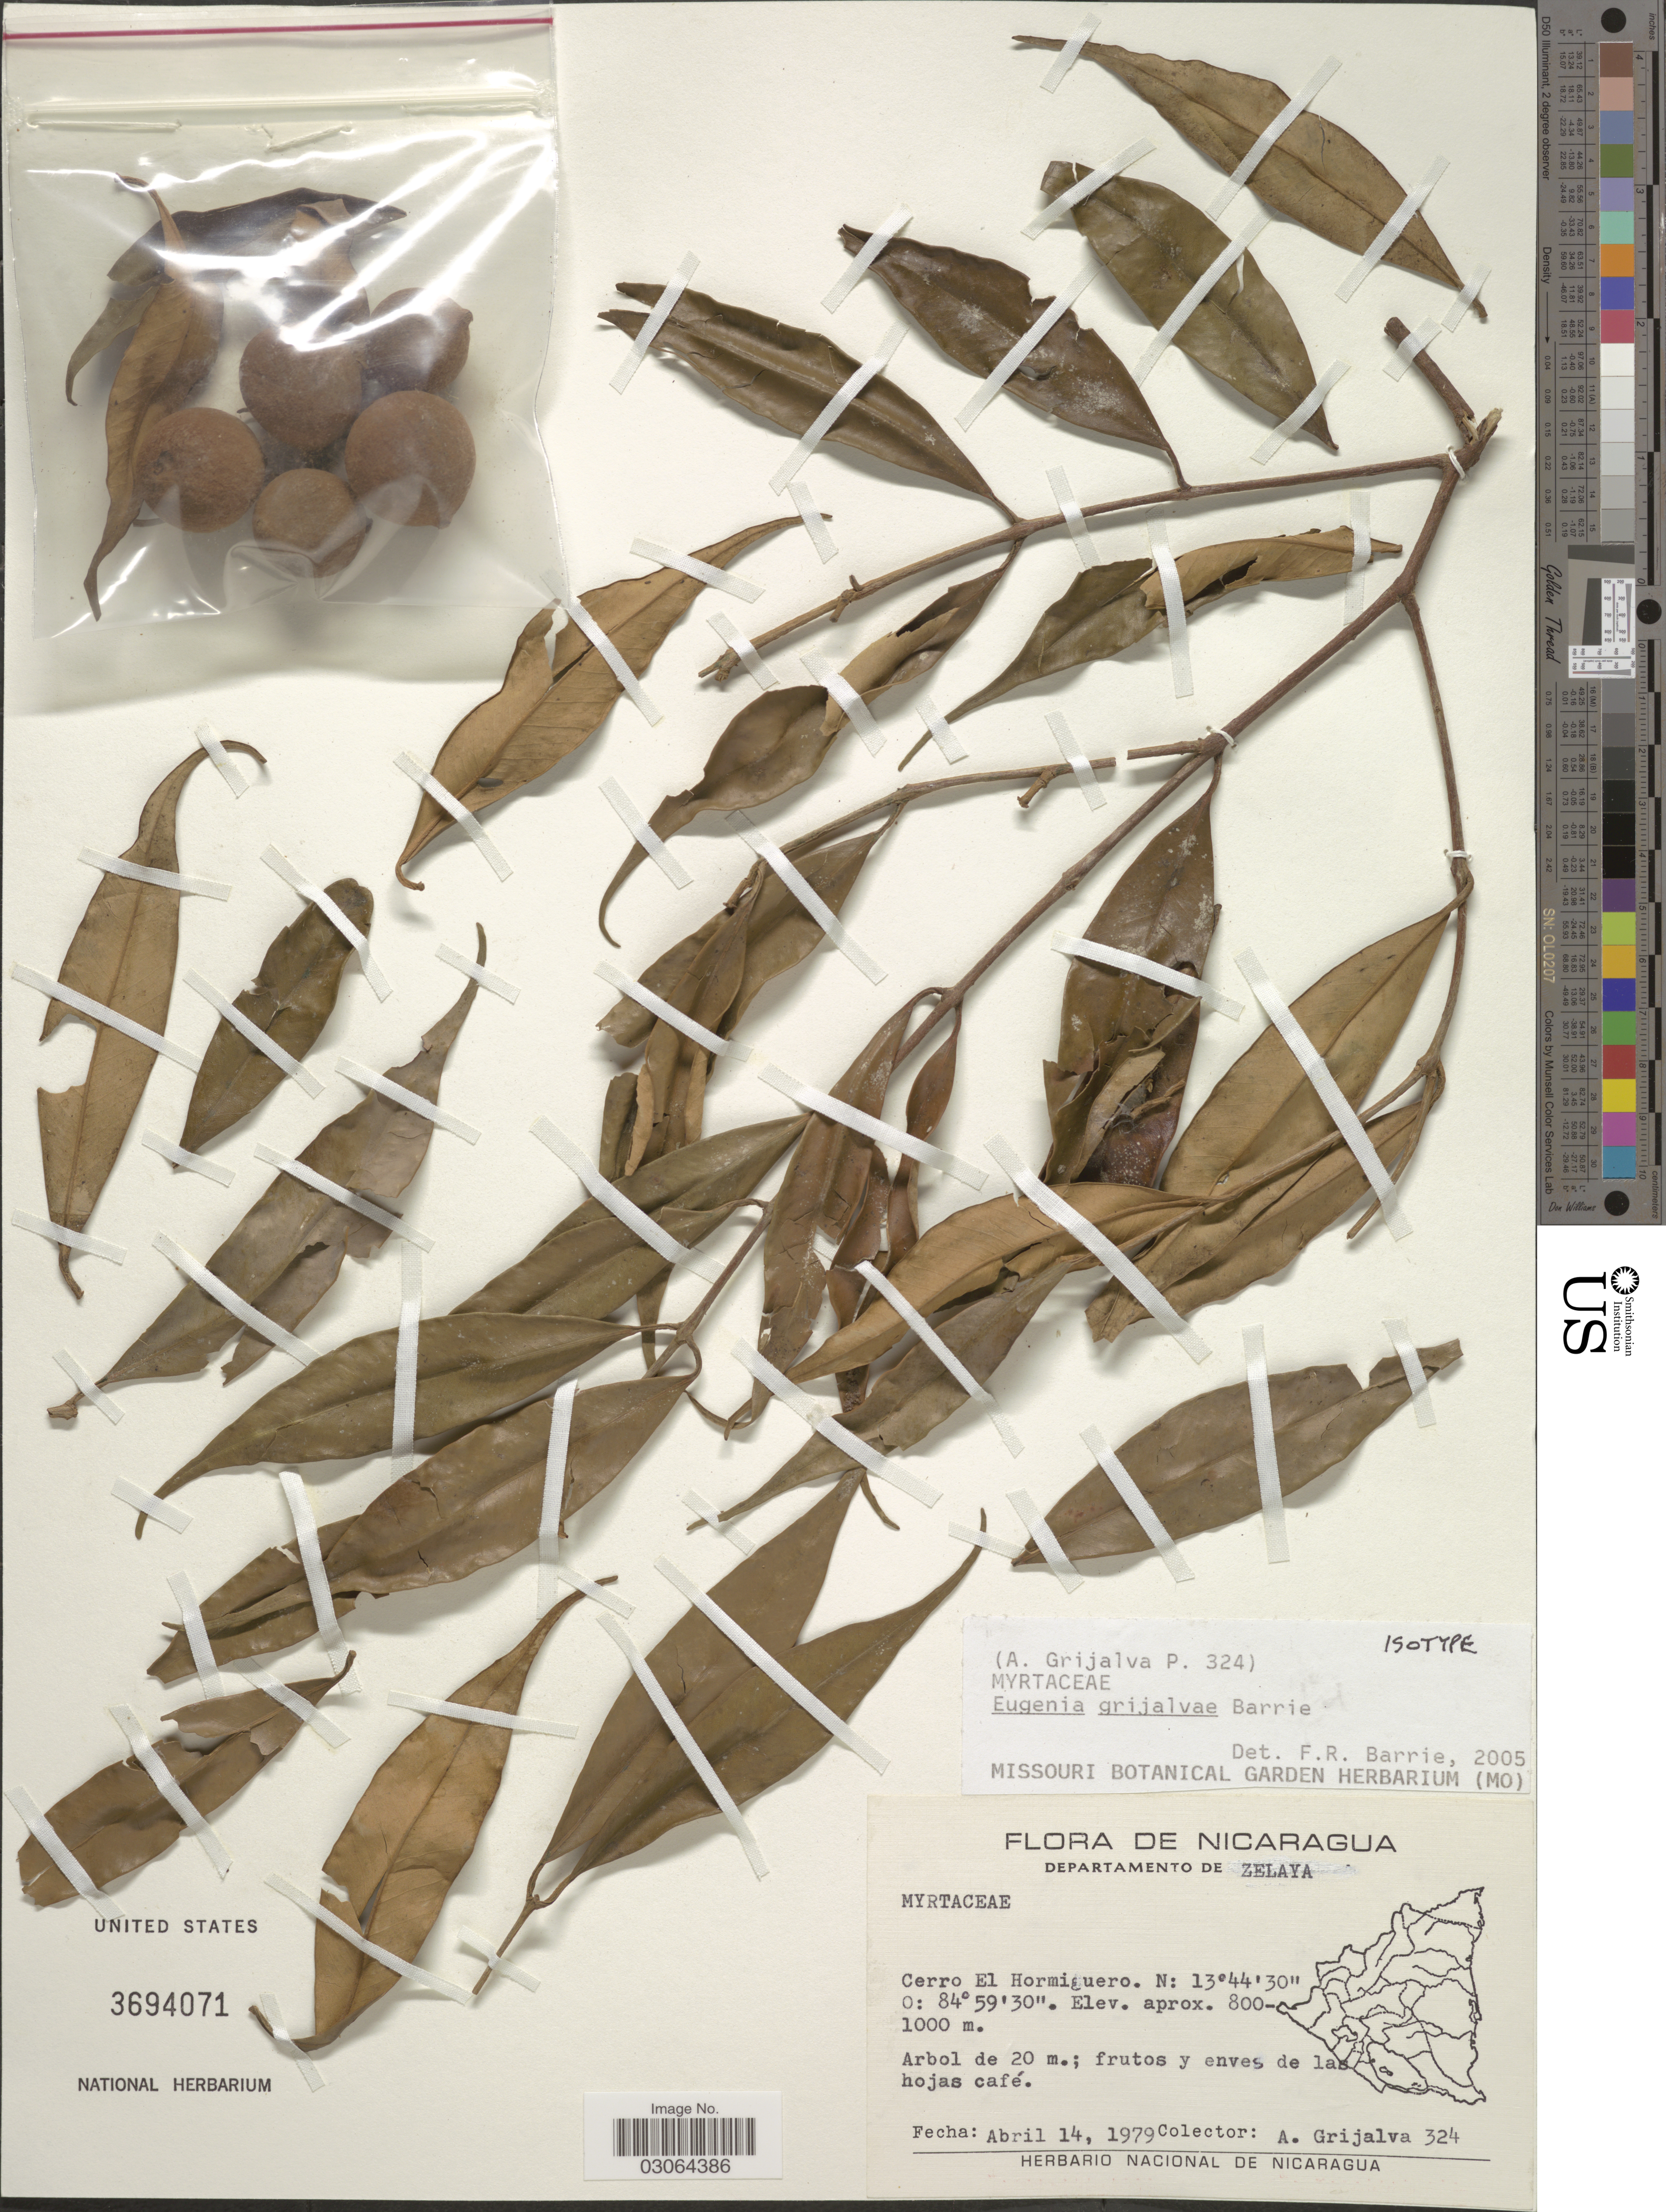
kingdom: Plantae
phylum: Tracheophyta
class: Magnoliopsida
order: Myrtales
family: Myrtaceae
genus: Eugenia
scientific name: Eugenia grijalvae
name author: Barrie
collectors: A. Grijalva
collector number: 324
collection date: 1979-04-14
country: Nicaragua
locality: Departamento De Zelaya, Cerro El Hormiguero.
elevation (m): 800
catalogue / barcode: US 3694071